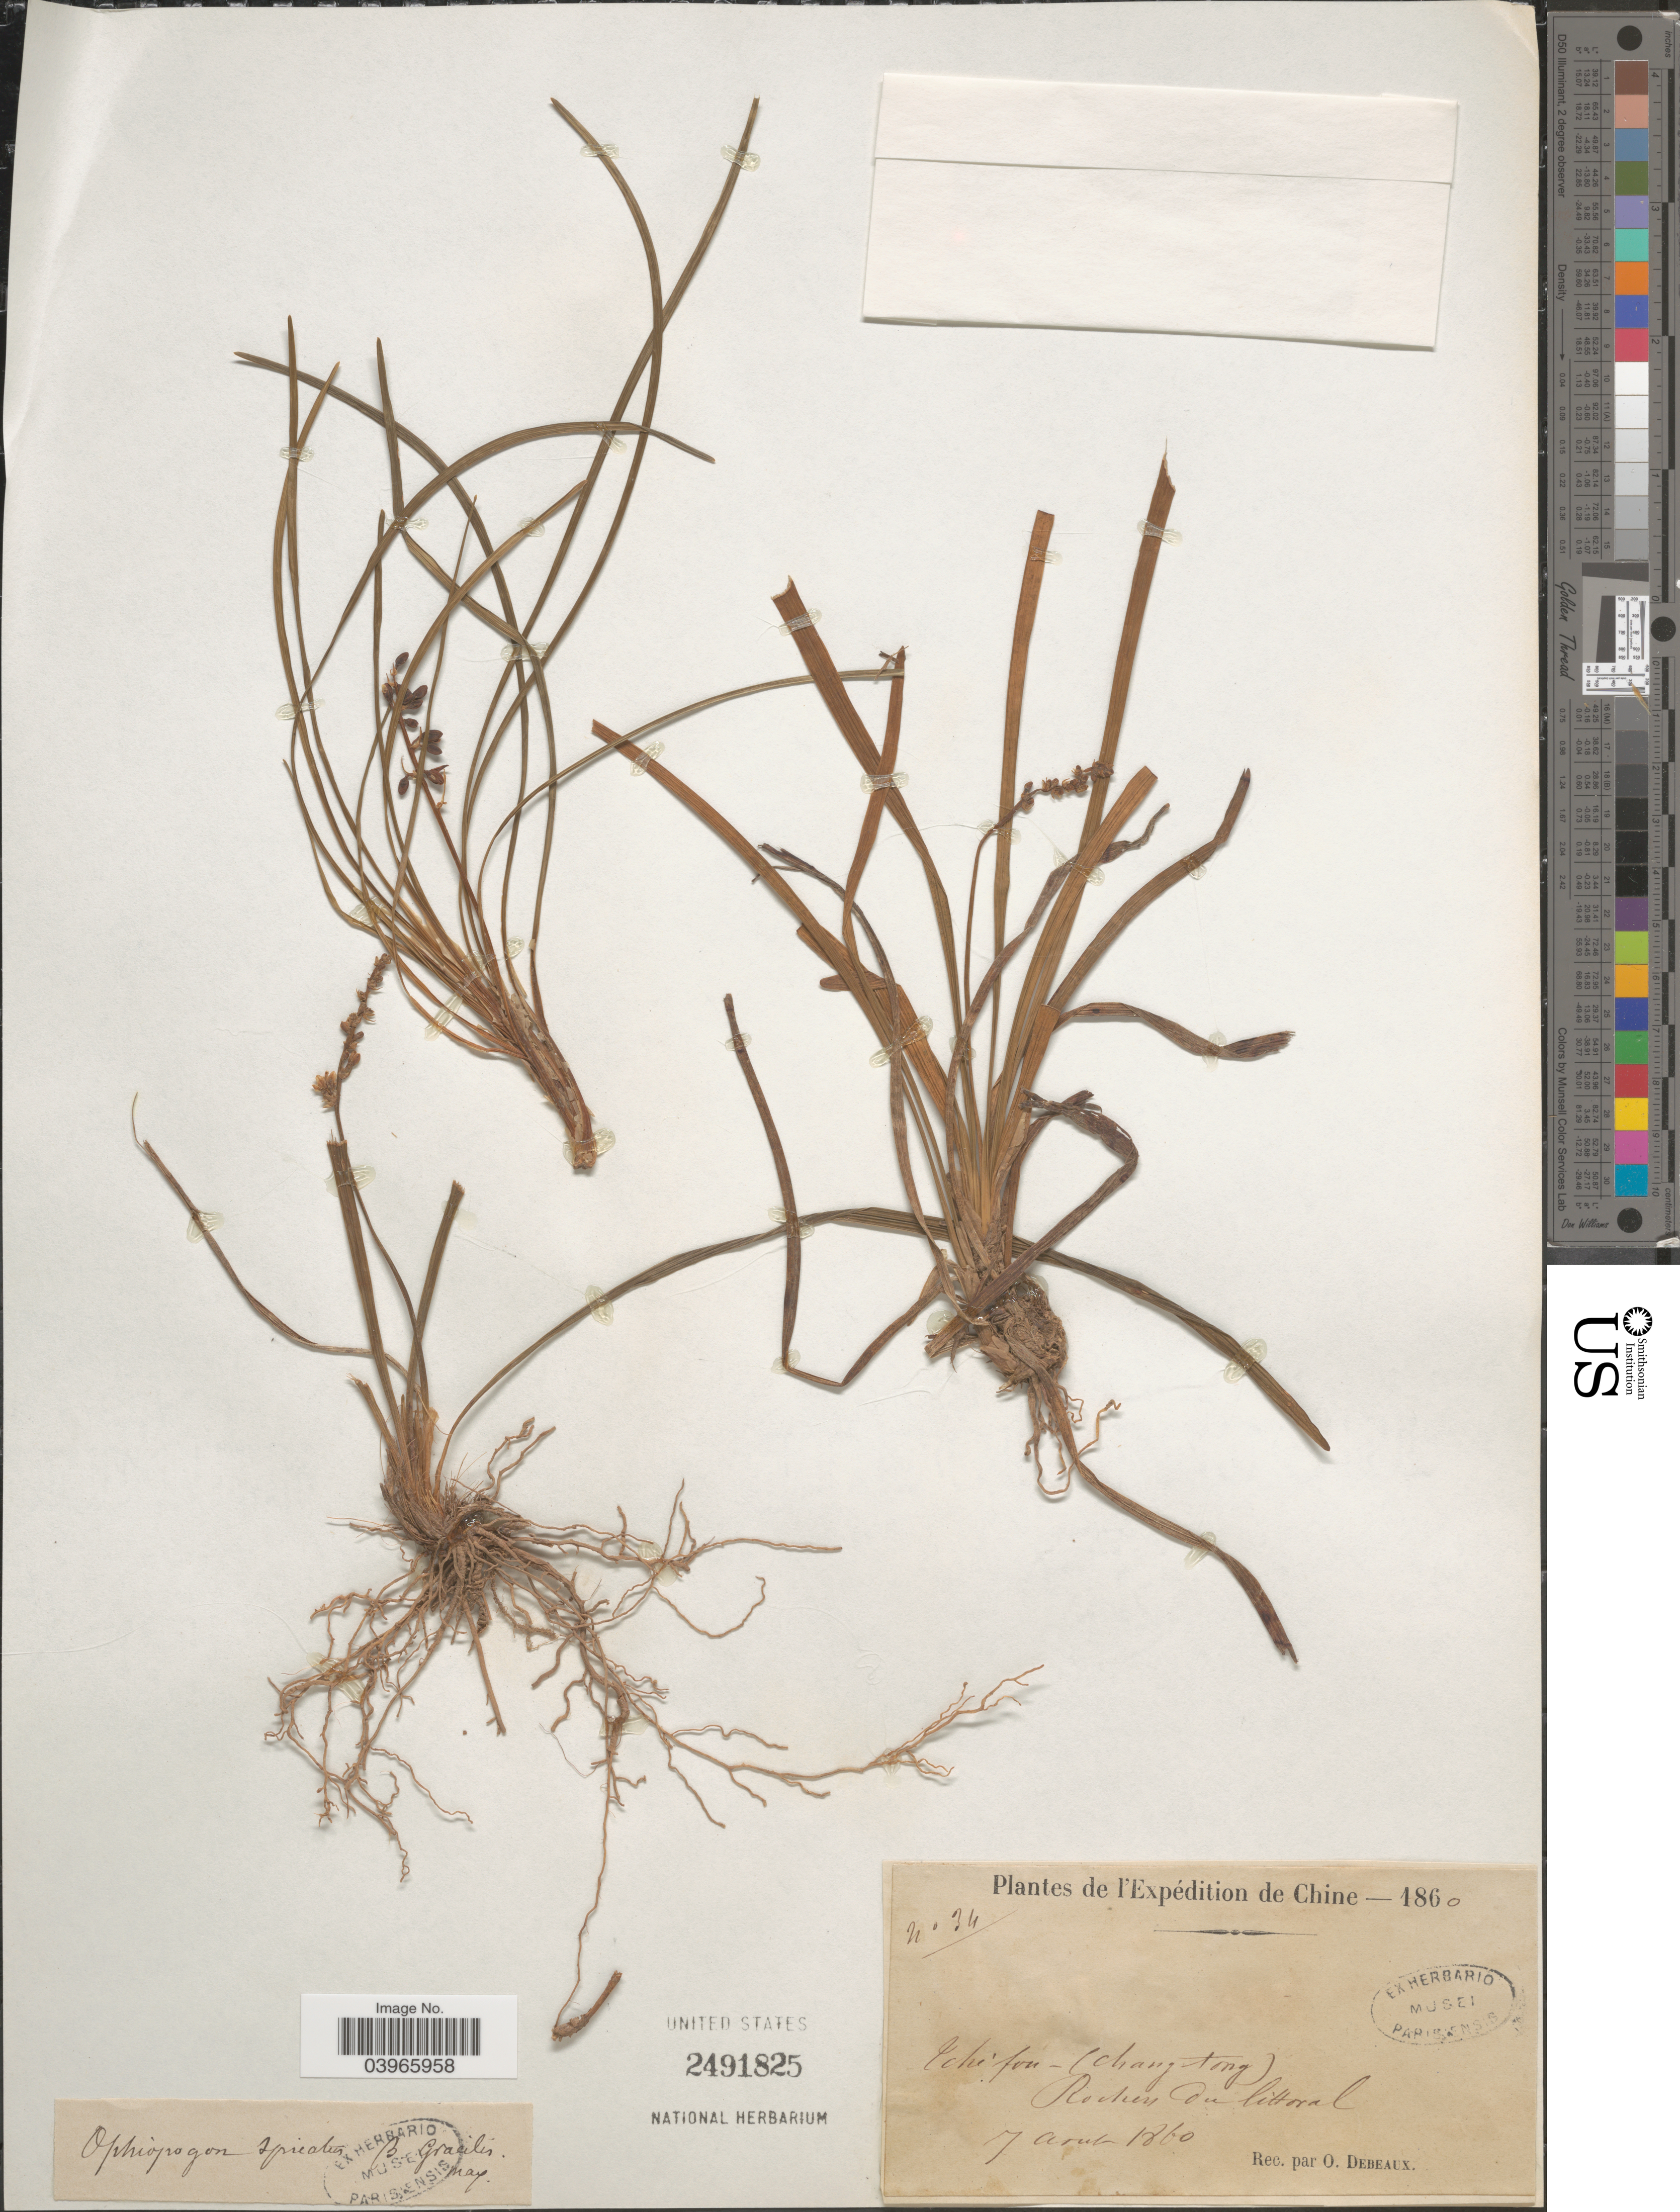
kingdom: Plantae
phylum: Tracheophyta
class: Liliopsida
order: Asparagales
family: Asparagaceae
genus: Liriope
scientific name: Liriope spicata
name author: Lour.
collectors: O. Debeaux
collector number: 34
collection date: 1860-04-07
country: China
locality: Ichifon (Changtong). Rochers du littoral.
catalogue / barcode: US 2491825